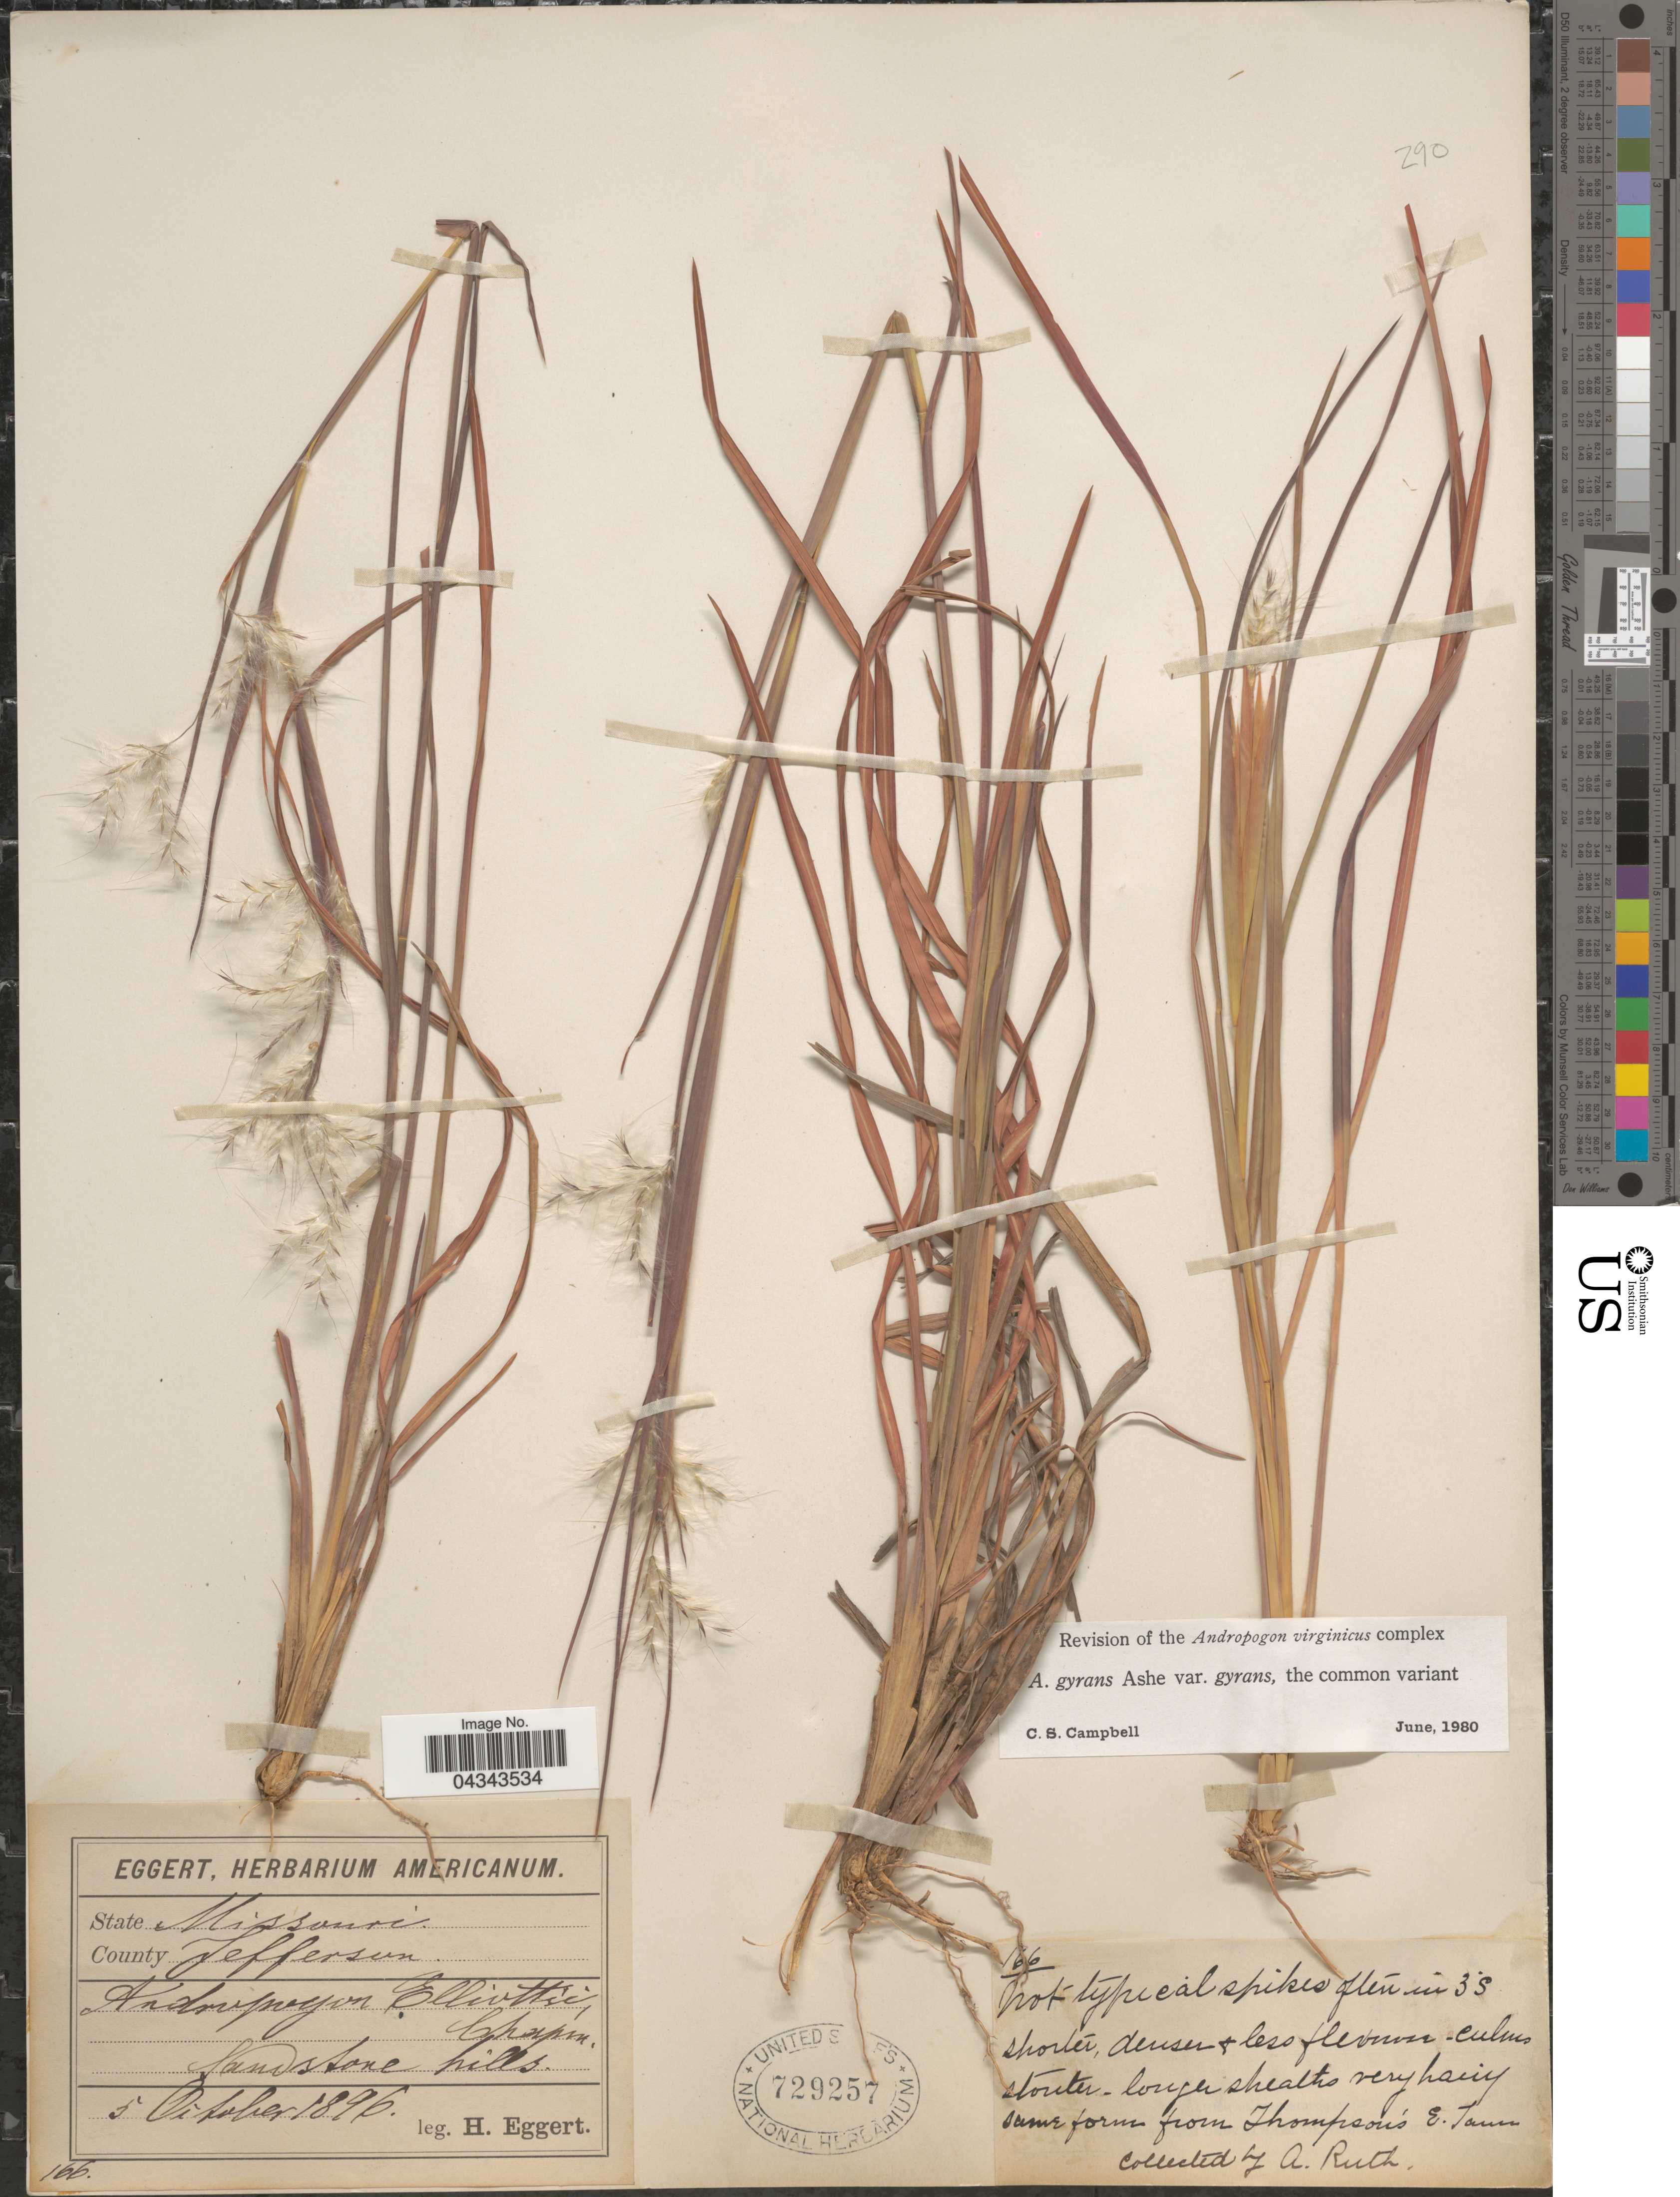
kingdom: Plantae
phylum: Tracheophyta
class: Liliopsida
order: Poales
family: Poaceae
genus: Andropogon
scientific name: Andropogon gyrans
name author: Ashe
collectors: H. Eggert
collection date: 1896-10-05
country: United States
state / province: Missouri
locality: County Jefferson. Sandstone hills.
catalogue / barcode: US 729257